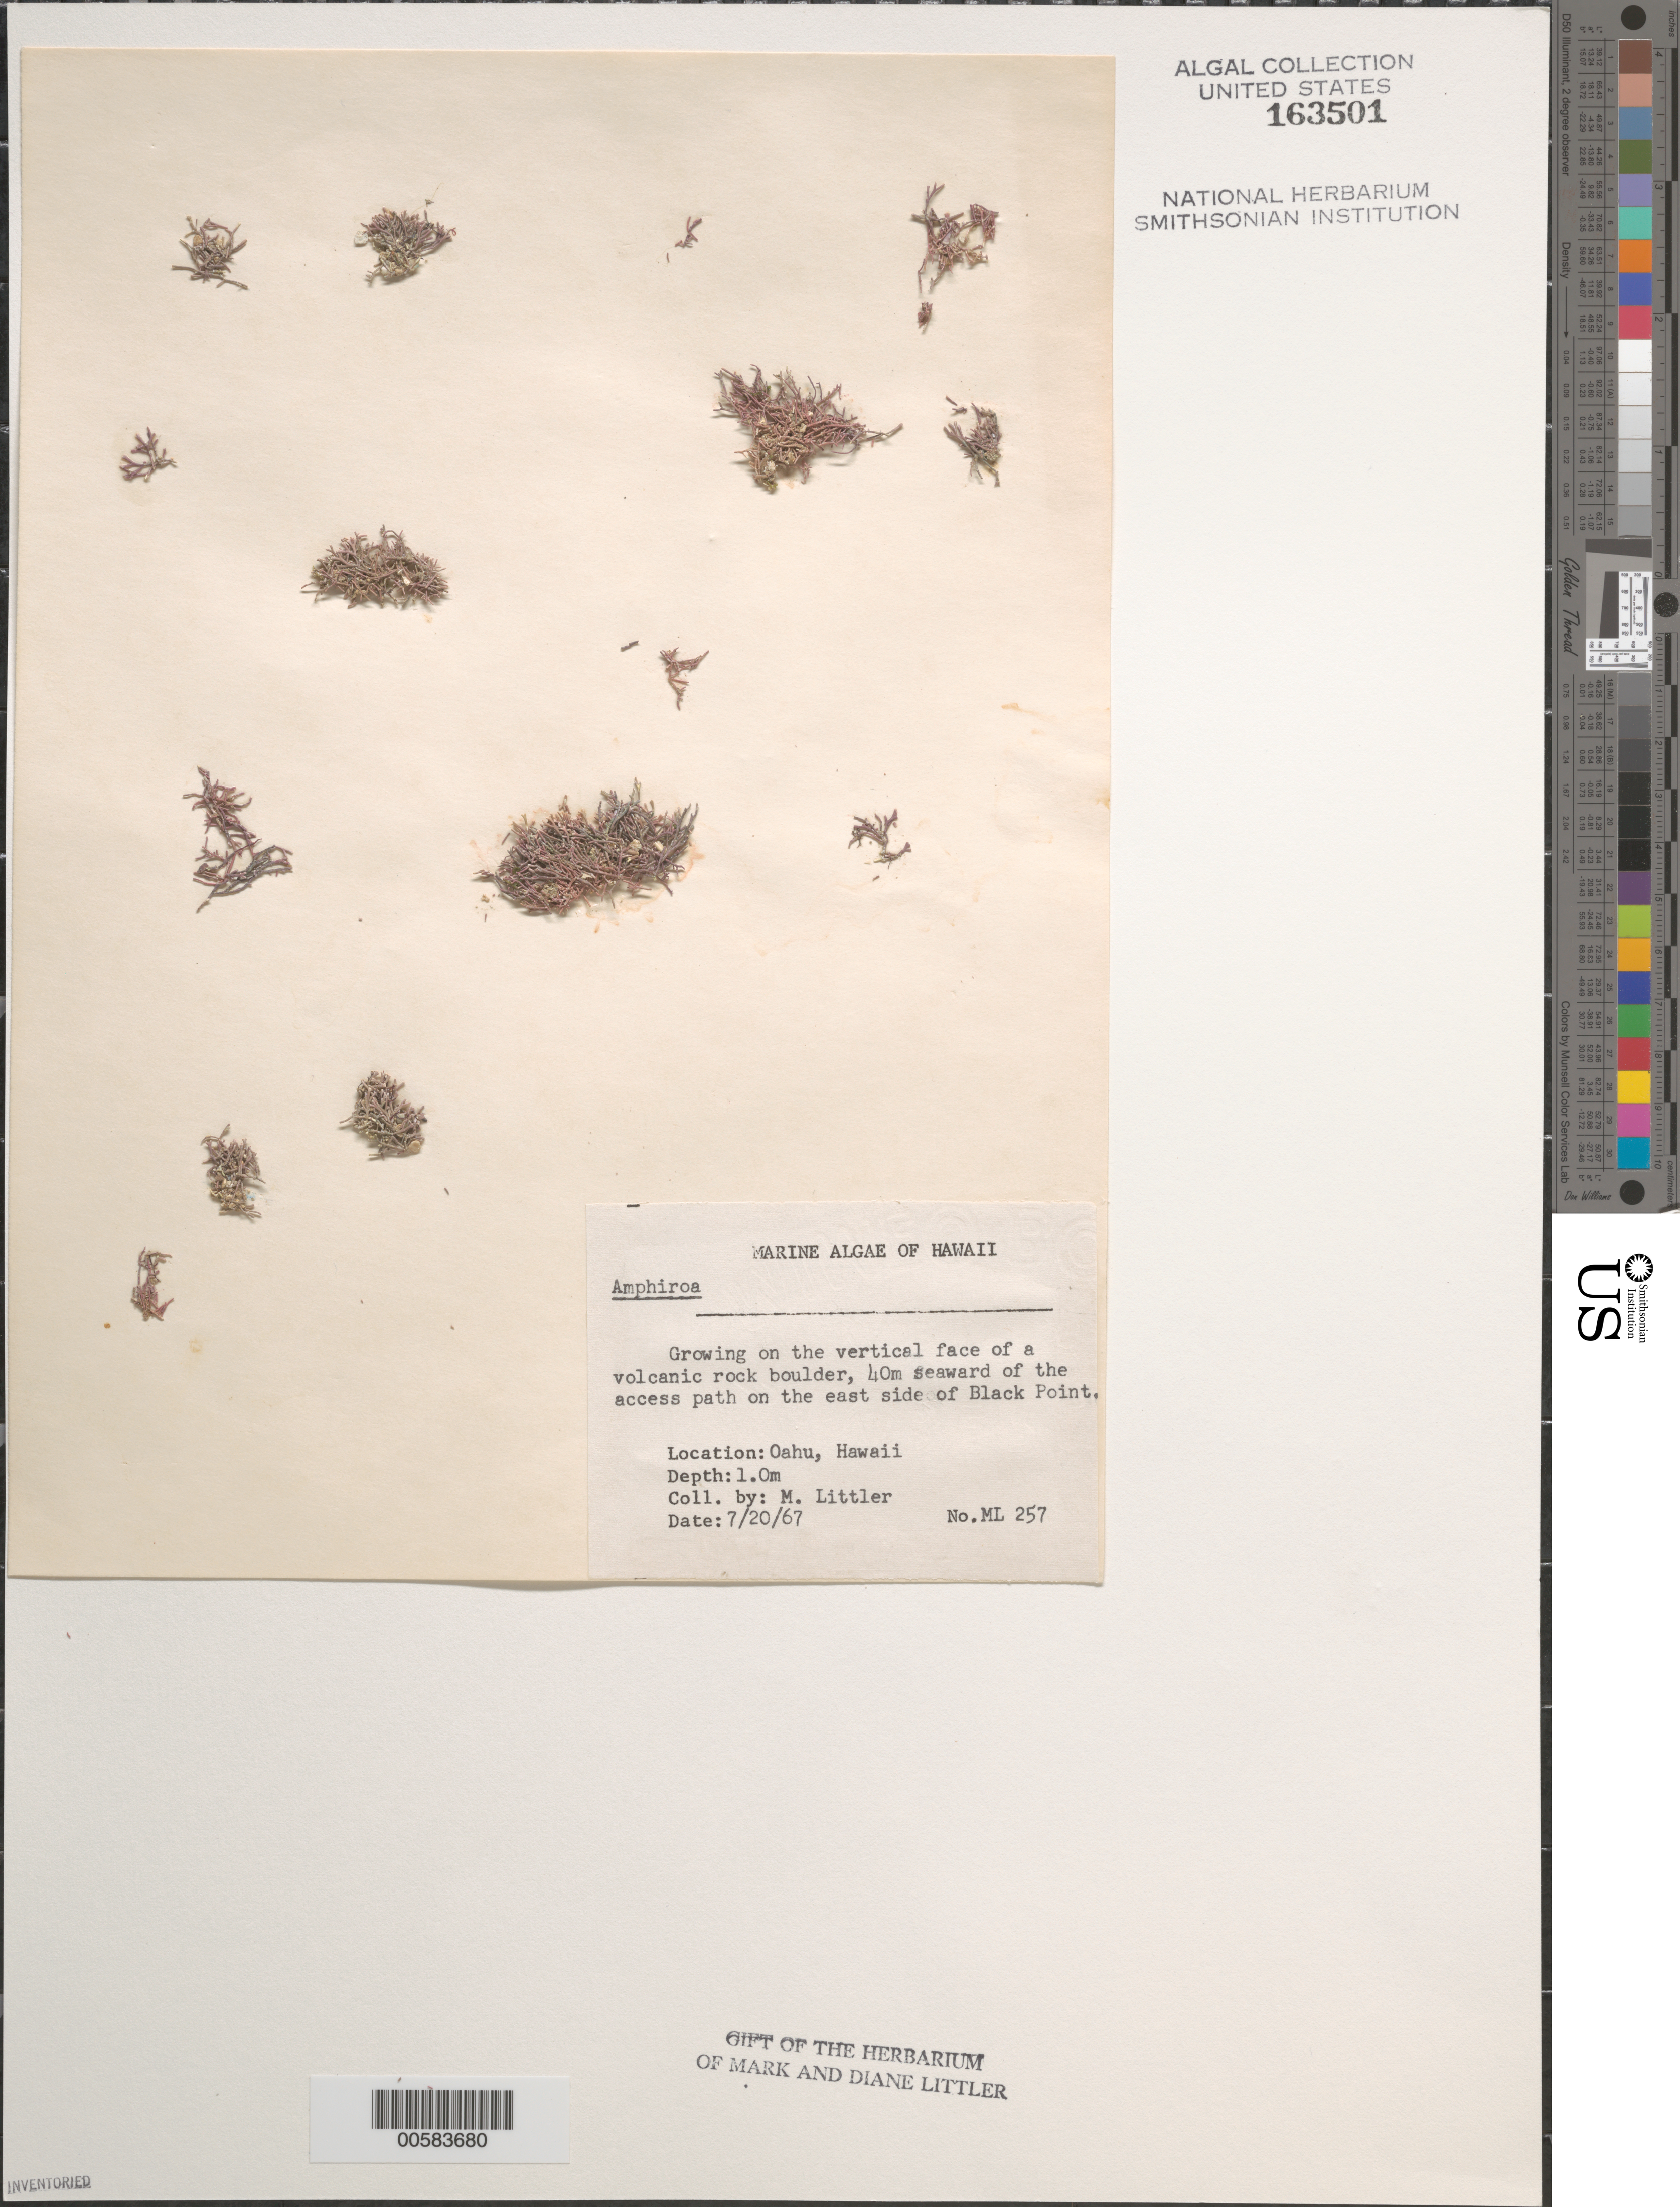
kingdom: Plantae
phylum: Rhodophyta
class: Florideophyceae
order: Corallinales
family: Lithophyllaceae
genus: Amphiroa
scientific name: Amphiroa sp.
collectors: M. M. Littler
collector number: ML 257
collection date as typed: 20 Jul 1967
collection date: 1967-07-20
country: United States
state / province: Hawaii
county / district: Honolulu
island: Oahu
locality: Black Point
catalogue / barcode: US 163501